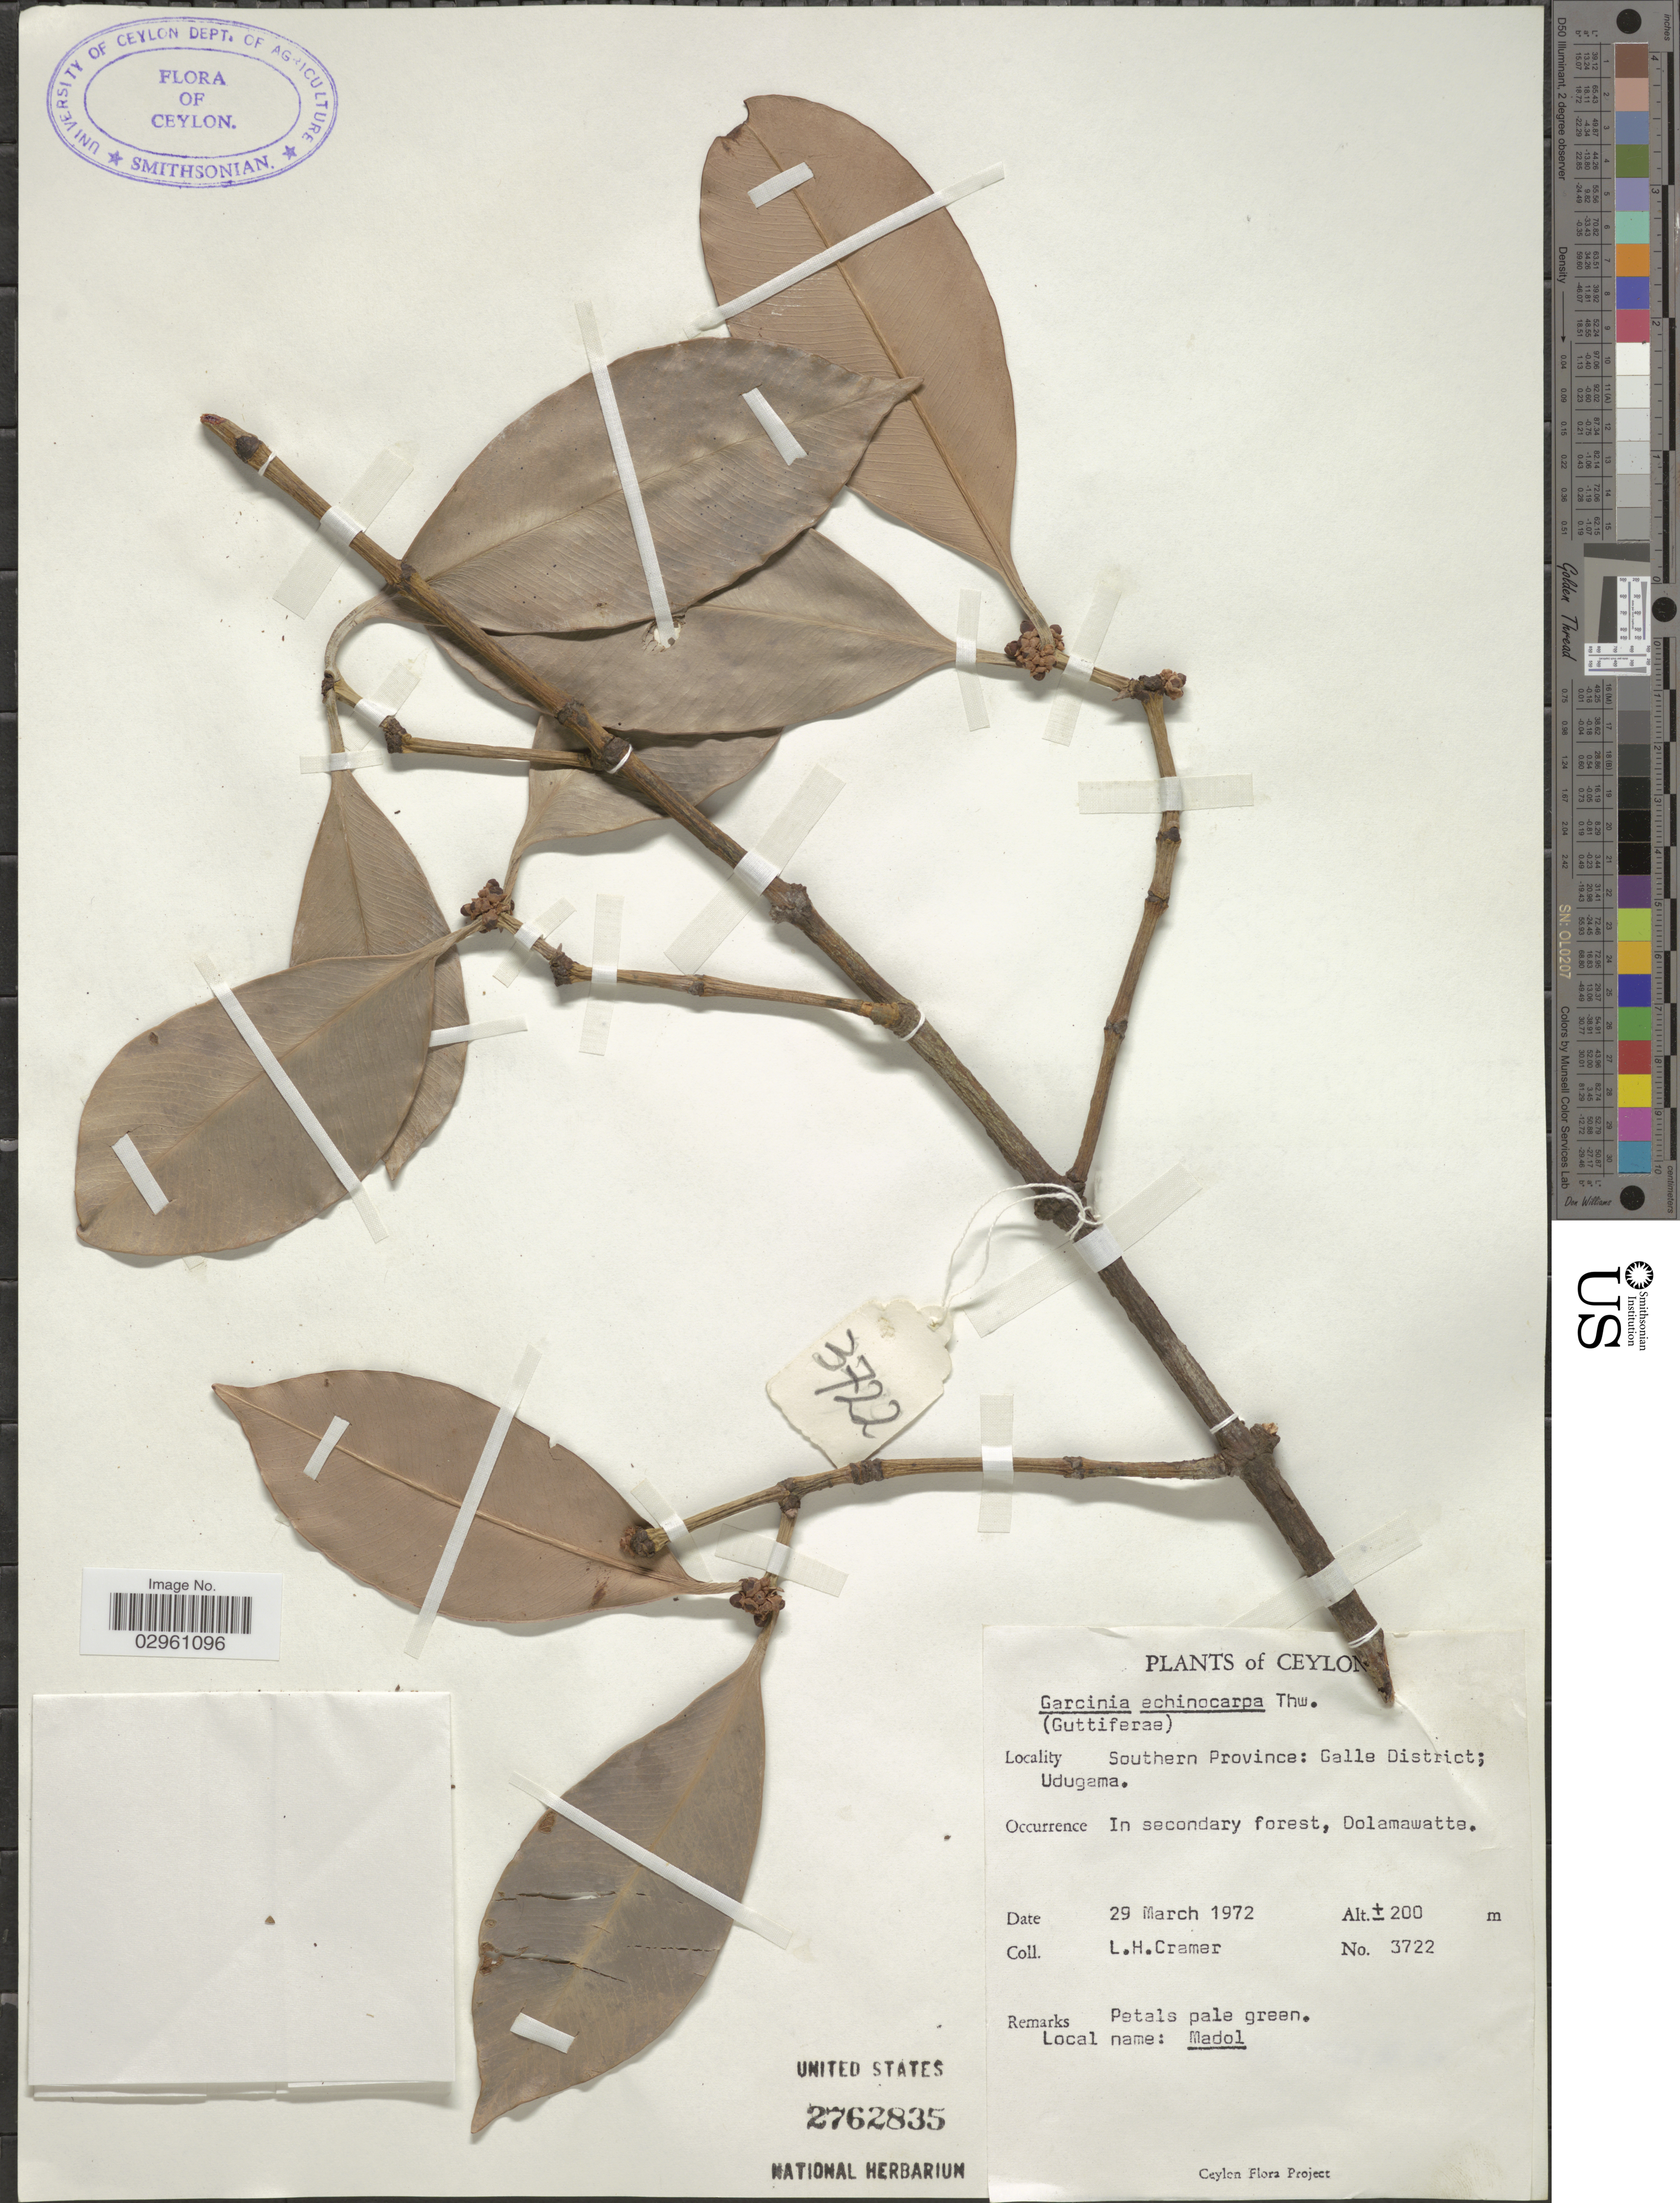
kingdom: Plantae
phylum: Tracheophyta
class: Magnoliopsida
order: Malpighiales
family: Clusiaceae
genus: Garcinia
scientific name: Garcinia echinocarpa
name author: Thwaites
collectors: L. H. Cramer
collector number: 3722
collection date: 1972-03-29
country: Sri Lanka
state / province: Southern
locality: Ceylon. Southern Province: Galle District; Udugama. In secondary forest, Dolamawatte.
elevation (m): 200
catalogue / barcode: US 2762835